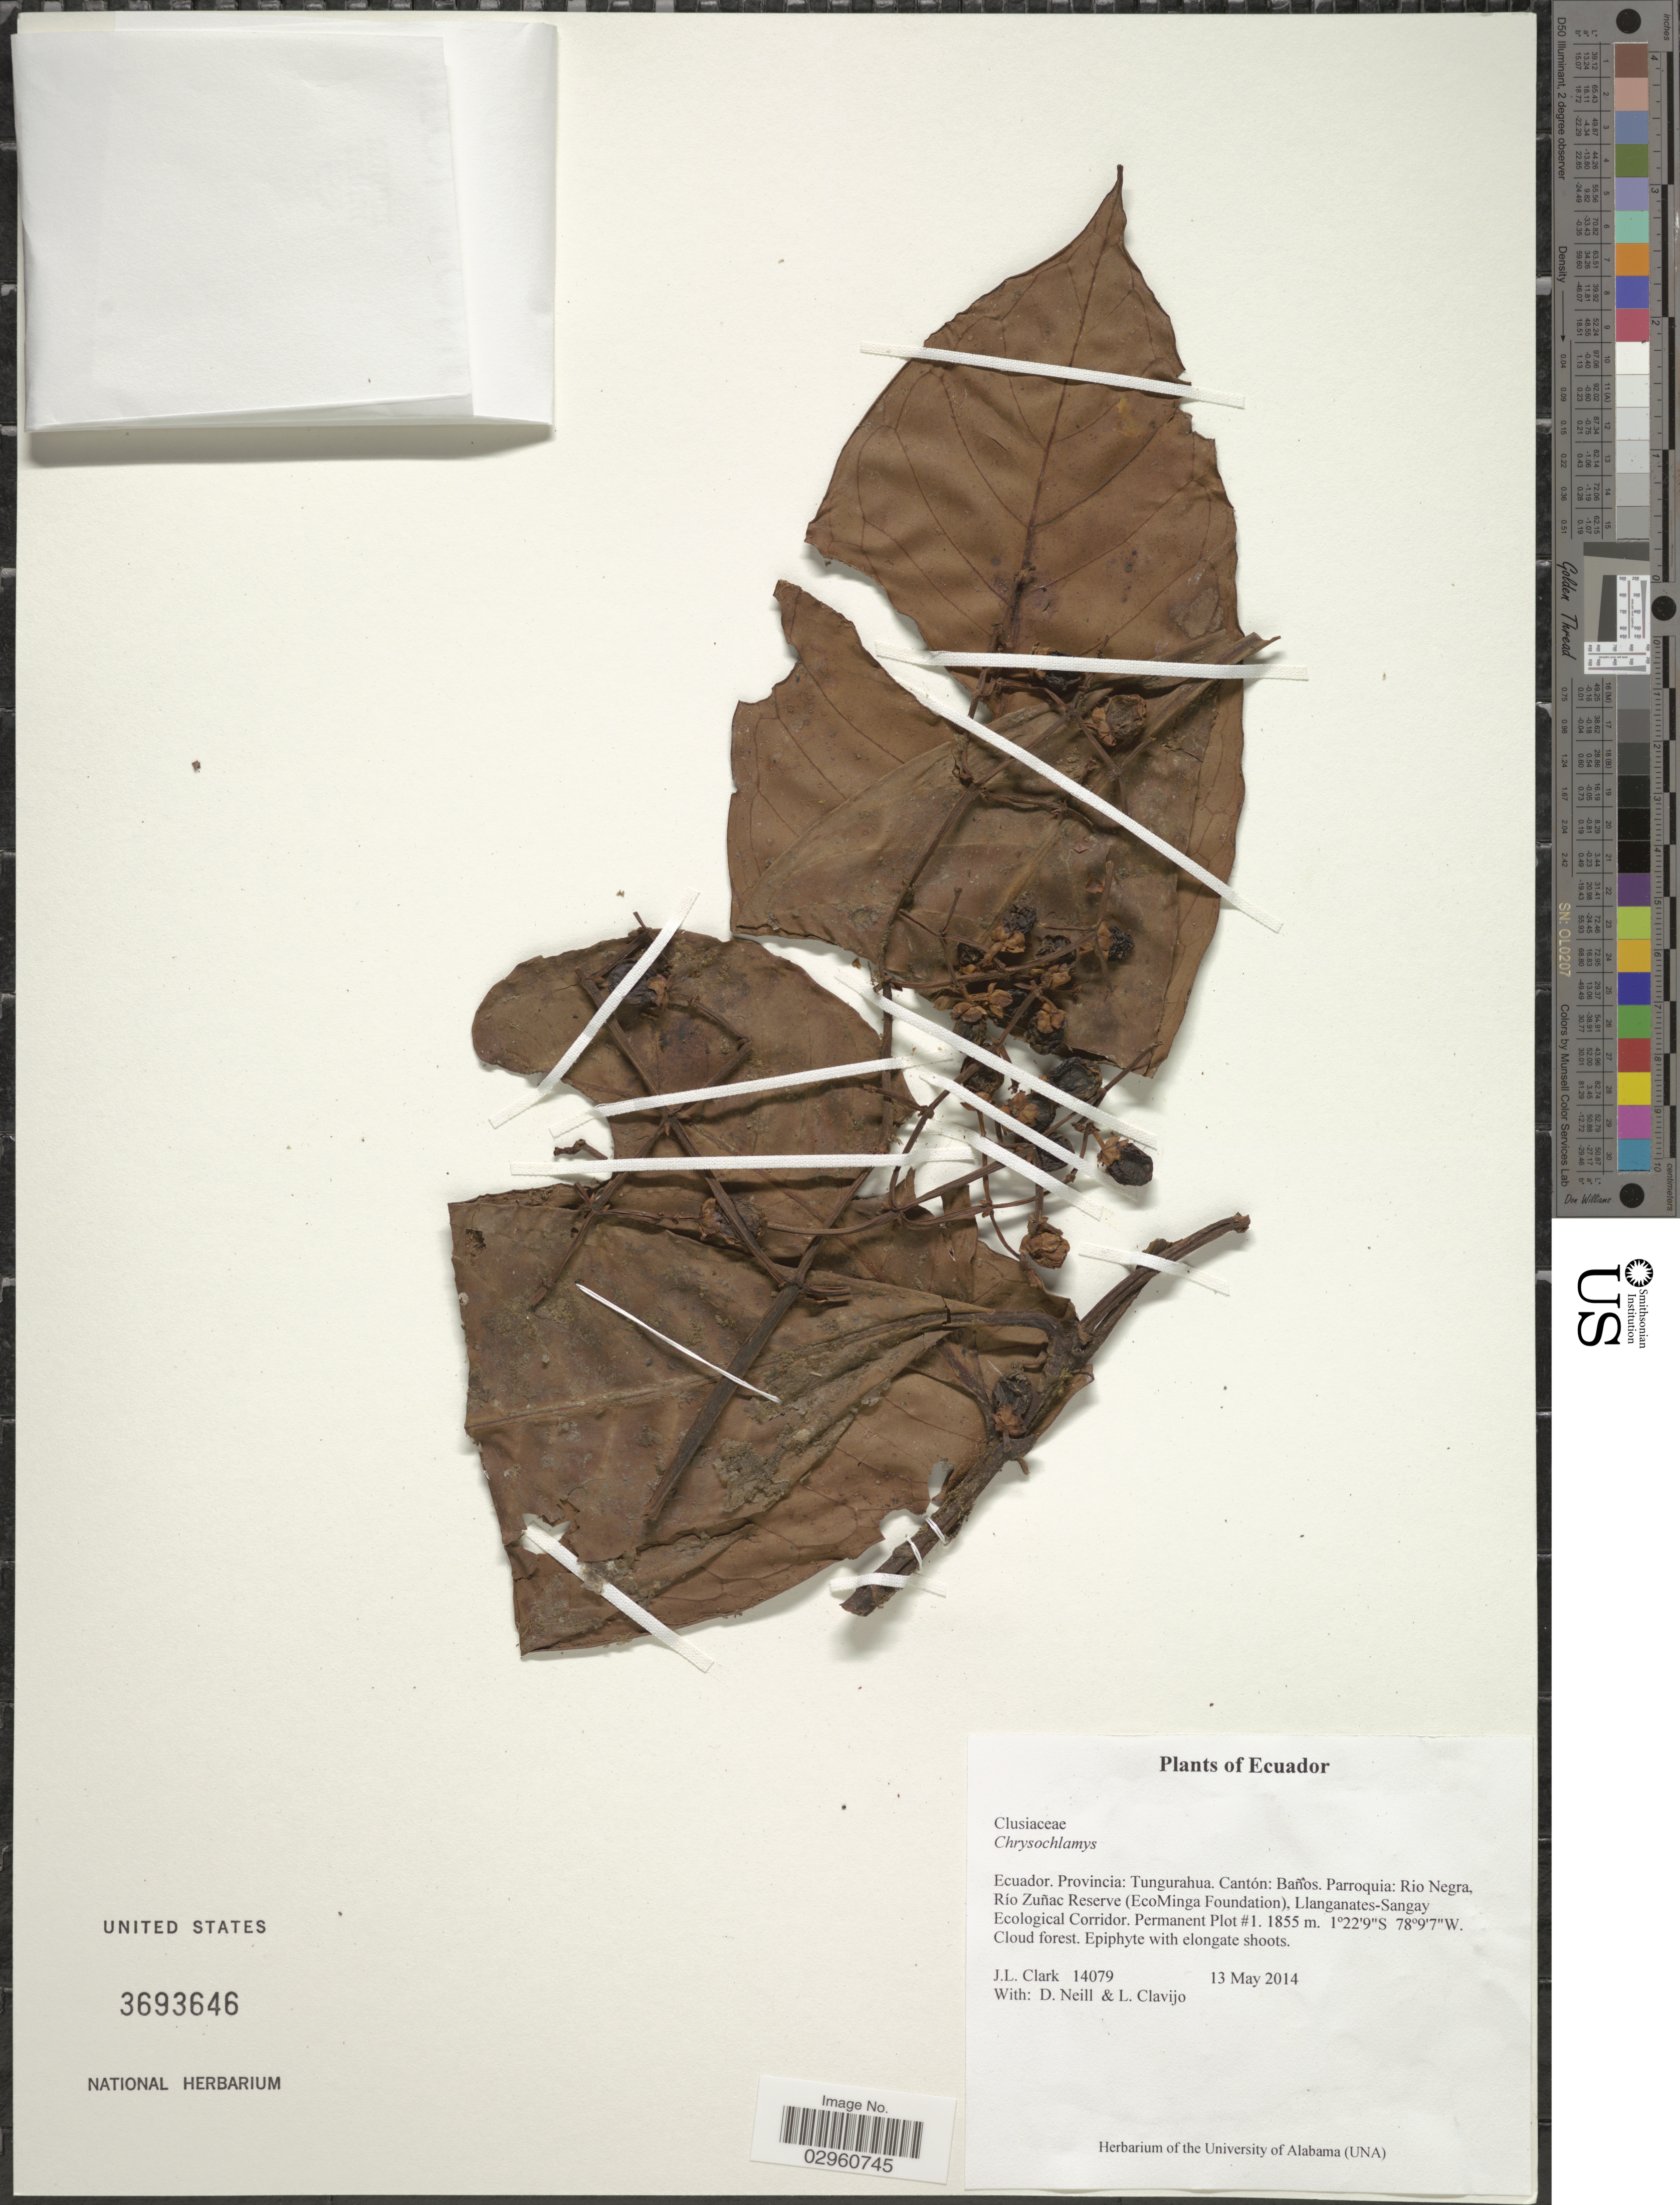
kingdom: Plantae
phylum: Tracheophyta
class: Magnoliopsida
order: Malpighiales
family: Clusiaceae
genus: Chrysochlamys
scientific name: Chrysochlamys sp.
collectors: J. L. Clark, D. Neill & L. Clavijo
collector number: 14079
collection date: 2014-05-13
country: Ecuador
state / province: Tungurahua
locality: Provincia: Tungurahua. Cantón: Baños. Parroquia: Rio Negra, Río Zuñac Reserve (EcoMinga Foundation), Llanganates-Sangay Ecological Corridor. Permanent Plot #1.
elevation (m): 1855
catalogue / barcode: US 3693646